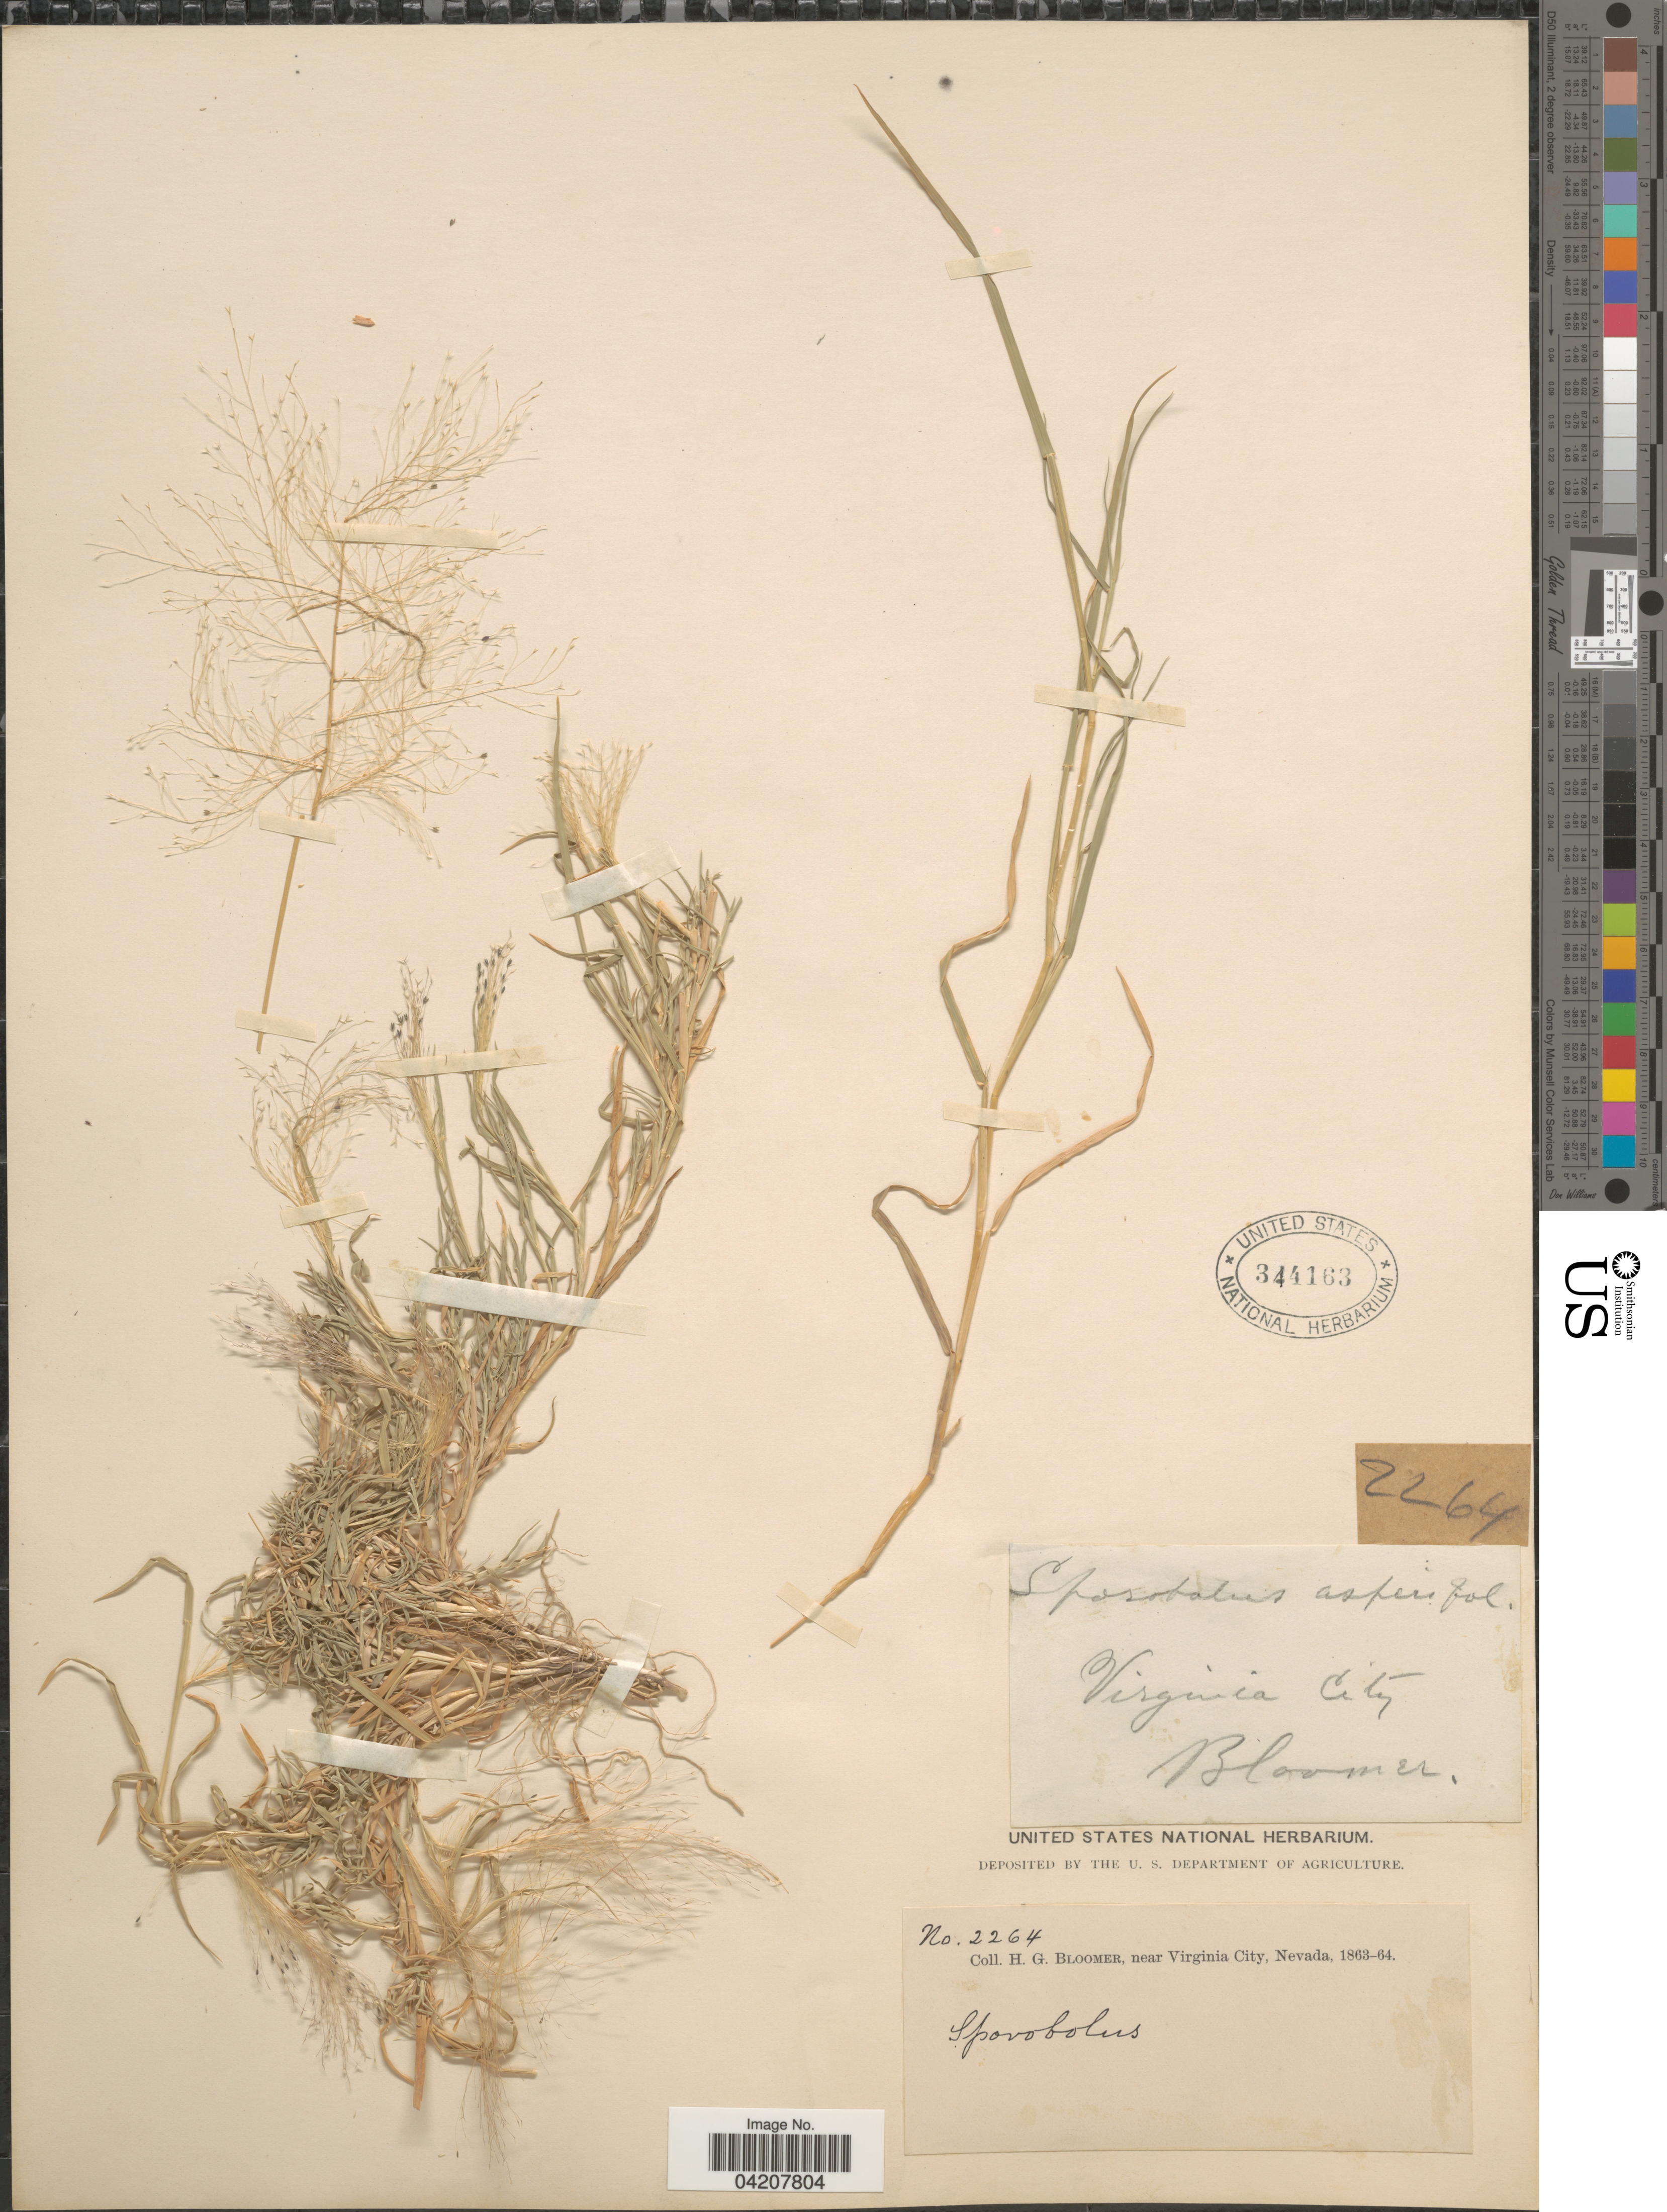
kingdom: Plantae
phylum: Tracheophyta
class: Liliopsida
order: Poales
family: Poaceae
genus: Muhlenbergia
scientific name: Muhlenbergia asperifolia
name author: (Nees & Meyen ex Trin.) Parodi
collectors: H. Bloomer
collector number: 2264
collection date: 1863/1864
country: United States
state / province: Nevada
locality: Near Virginia City.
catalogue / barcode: US 344163